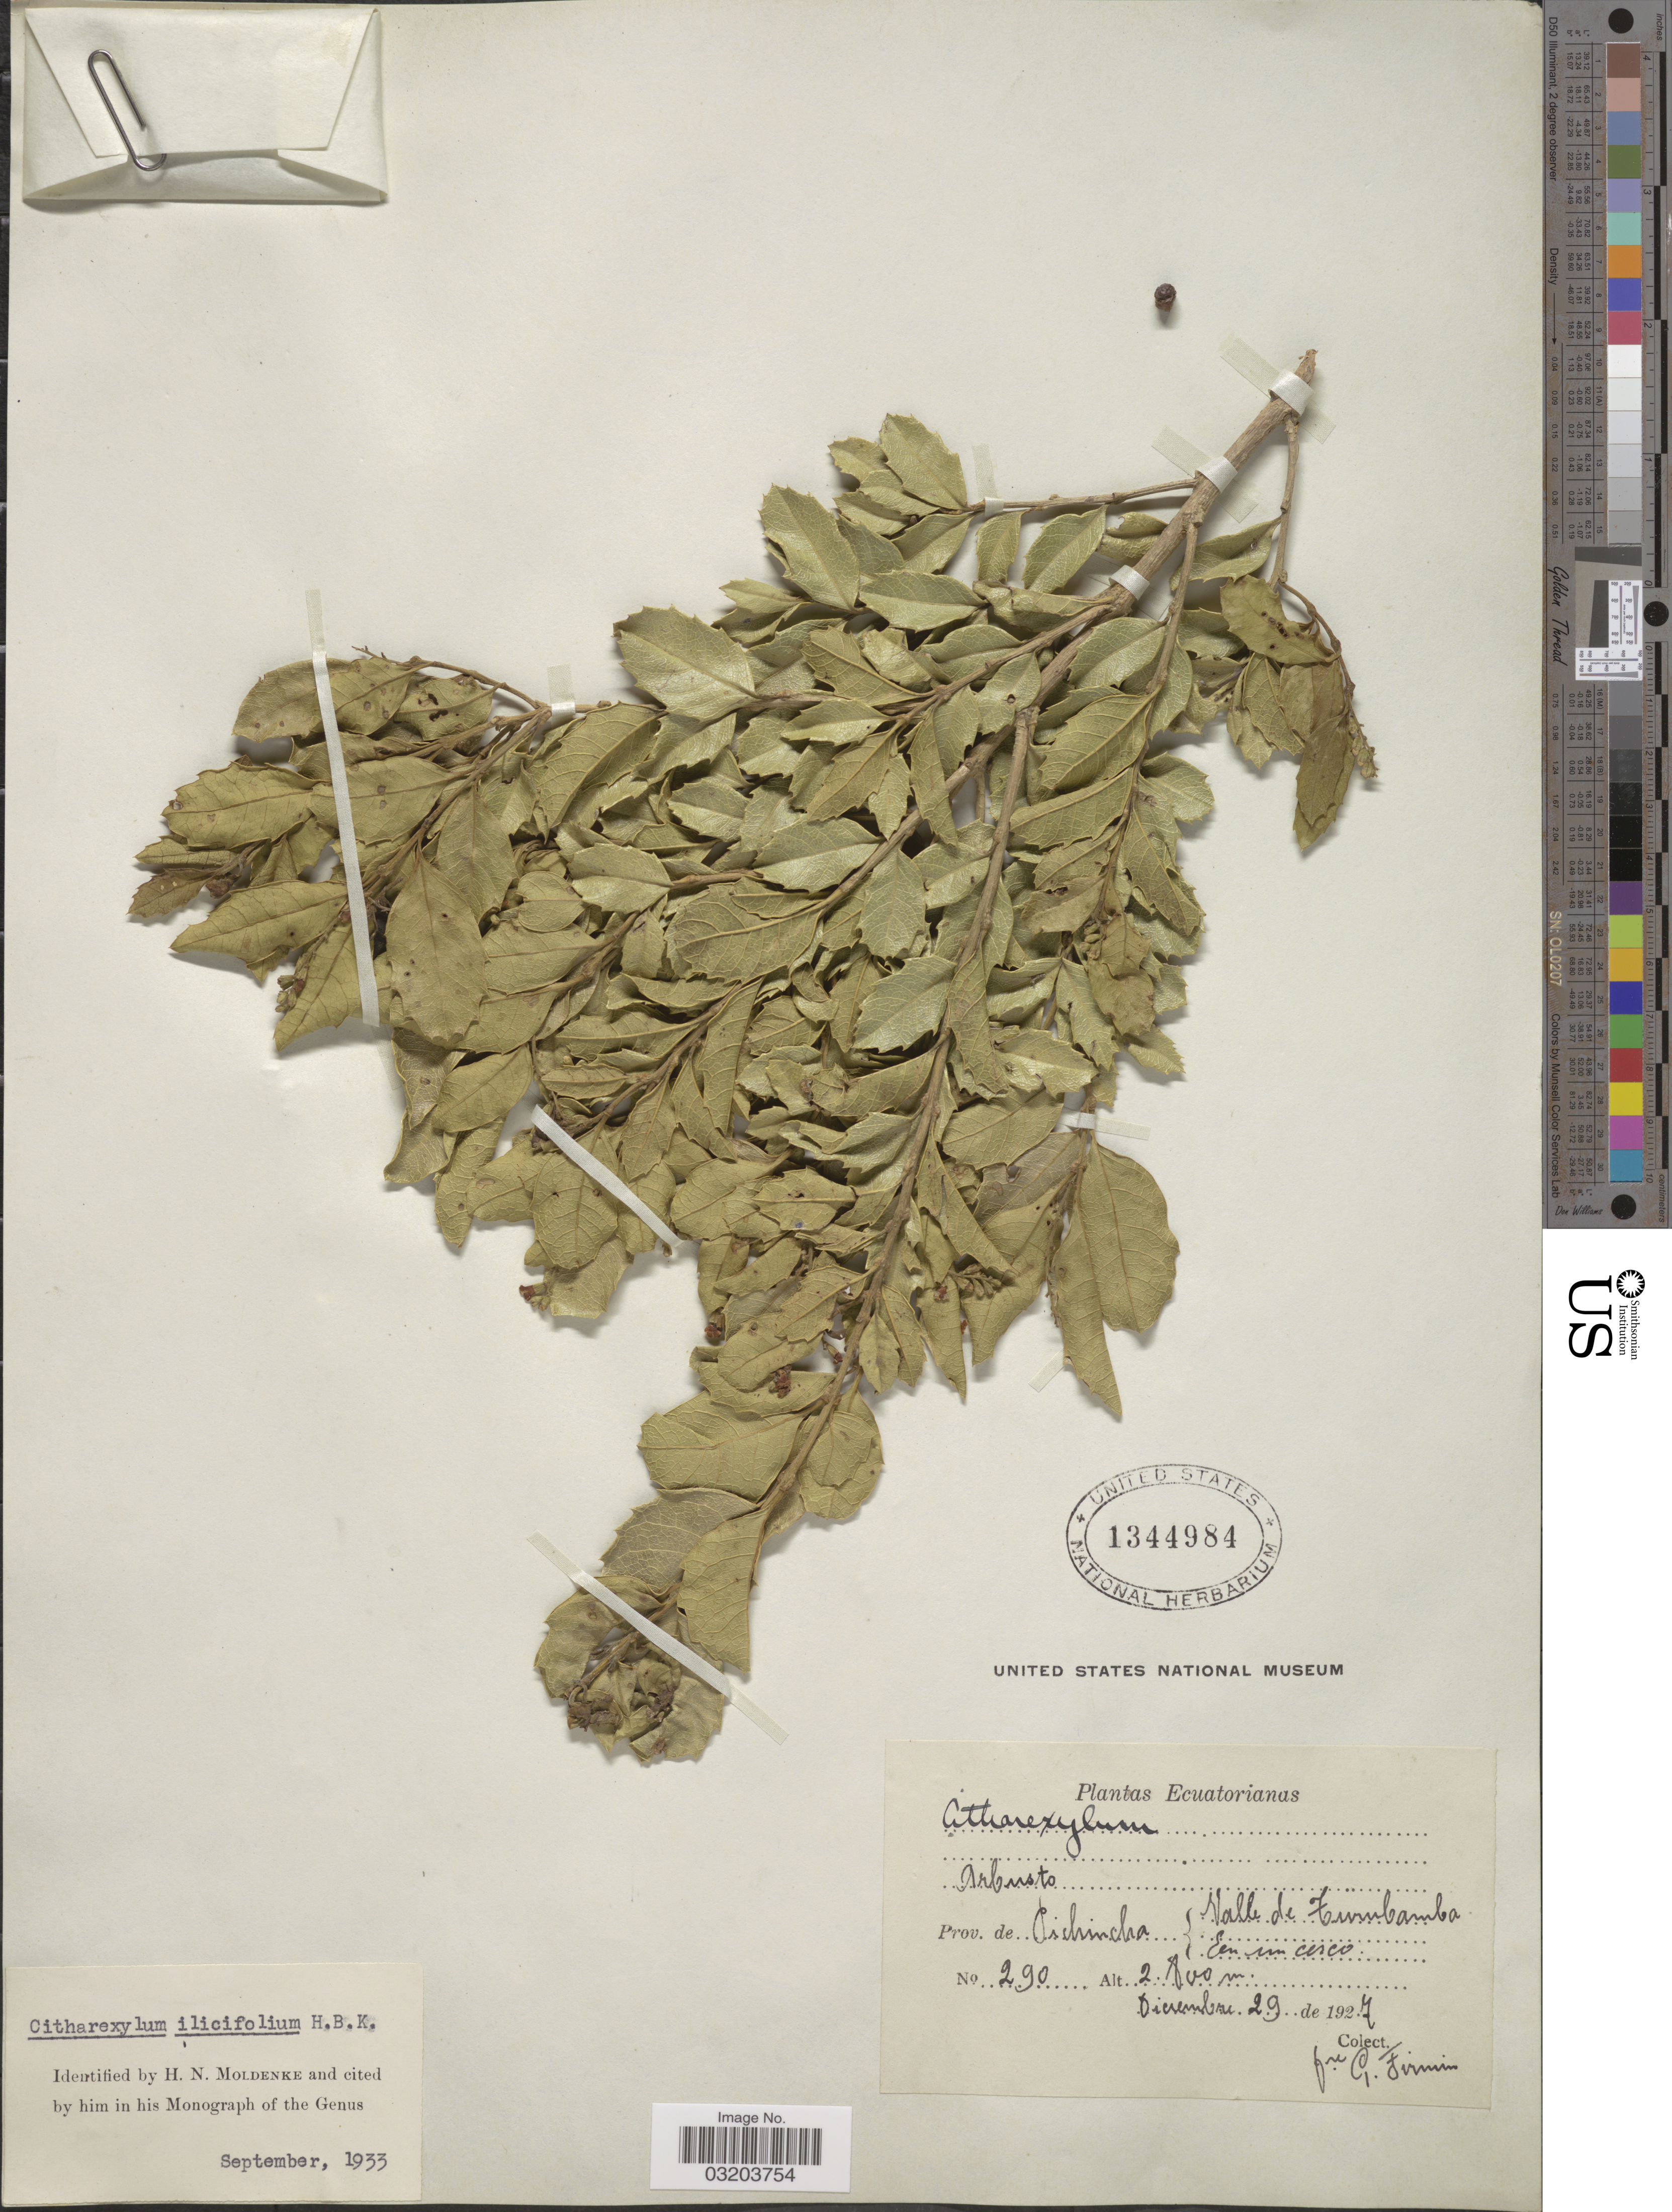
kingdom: Plantae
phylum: Tracheophyta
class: Magnoliopsida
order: Lamiales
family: Verbenaceae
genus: Citharexylum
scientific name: Citharexylum ilicifolium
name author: Kunth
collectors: F. Firmin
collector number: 290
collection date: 1927-12-29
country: Ecuador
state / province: Pichincha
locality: Valle de Turubamba.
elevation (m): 2800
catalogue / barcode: US 1344984